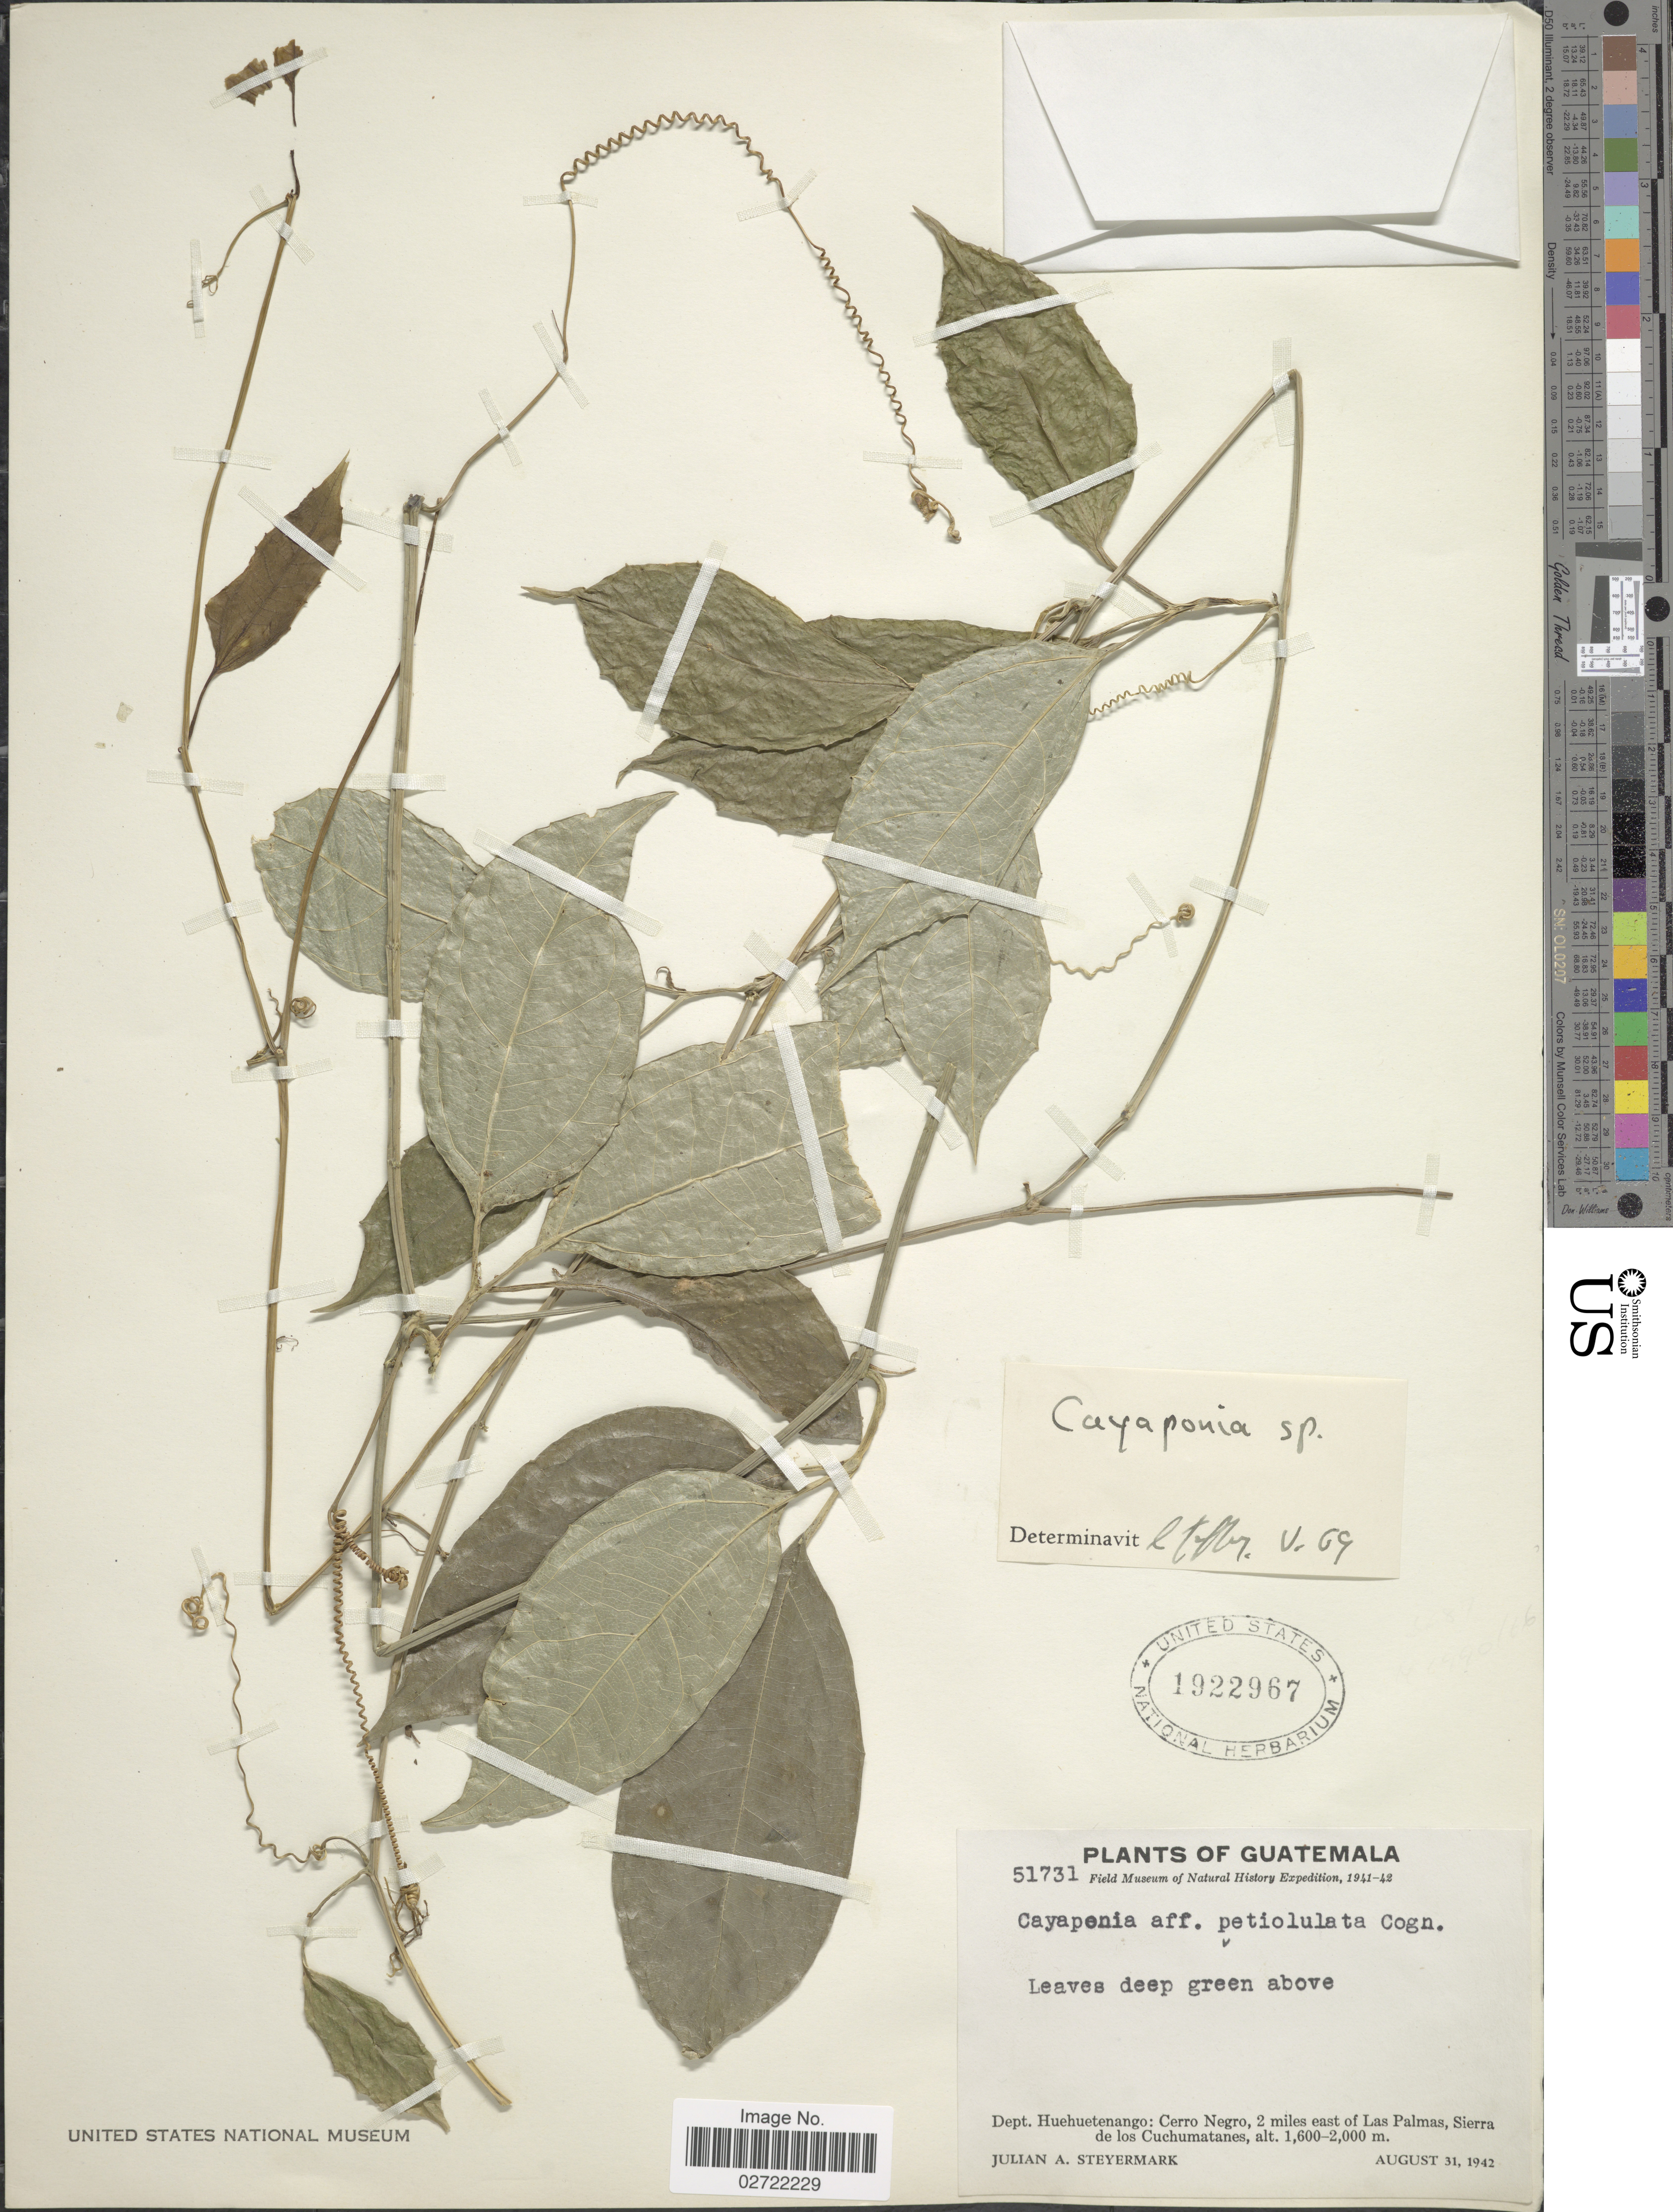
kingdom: Plantae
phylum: Tracheophyta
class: Magnoliopsida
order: Cucurbitales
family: Cucurbitaceae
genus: Cayaponia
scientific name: Cayaponia sp.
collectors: J. Steyermark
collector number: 51731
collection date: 1942-08-31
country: Guatemala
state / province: Huehuetenango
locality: Dept. Huehuetenango: Cerro Negro, 2 miles east of Las Palmas, Sierra de los Cuchumatanes.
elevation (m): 1600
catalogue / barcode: US 1922967